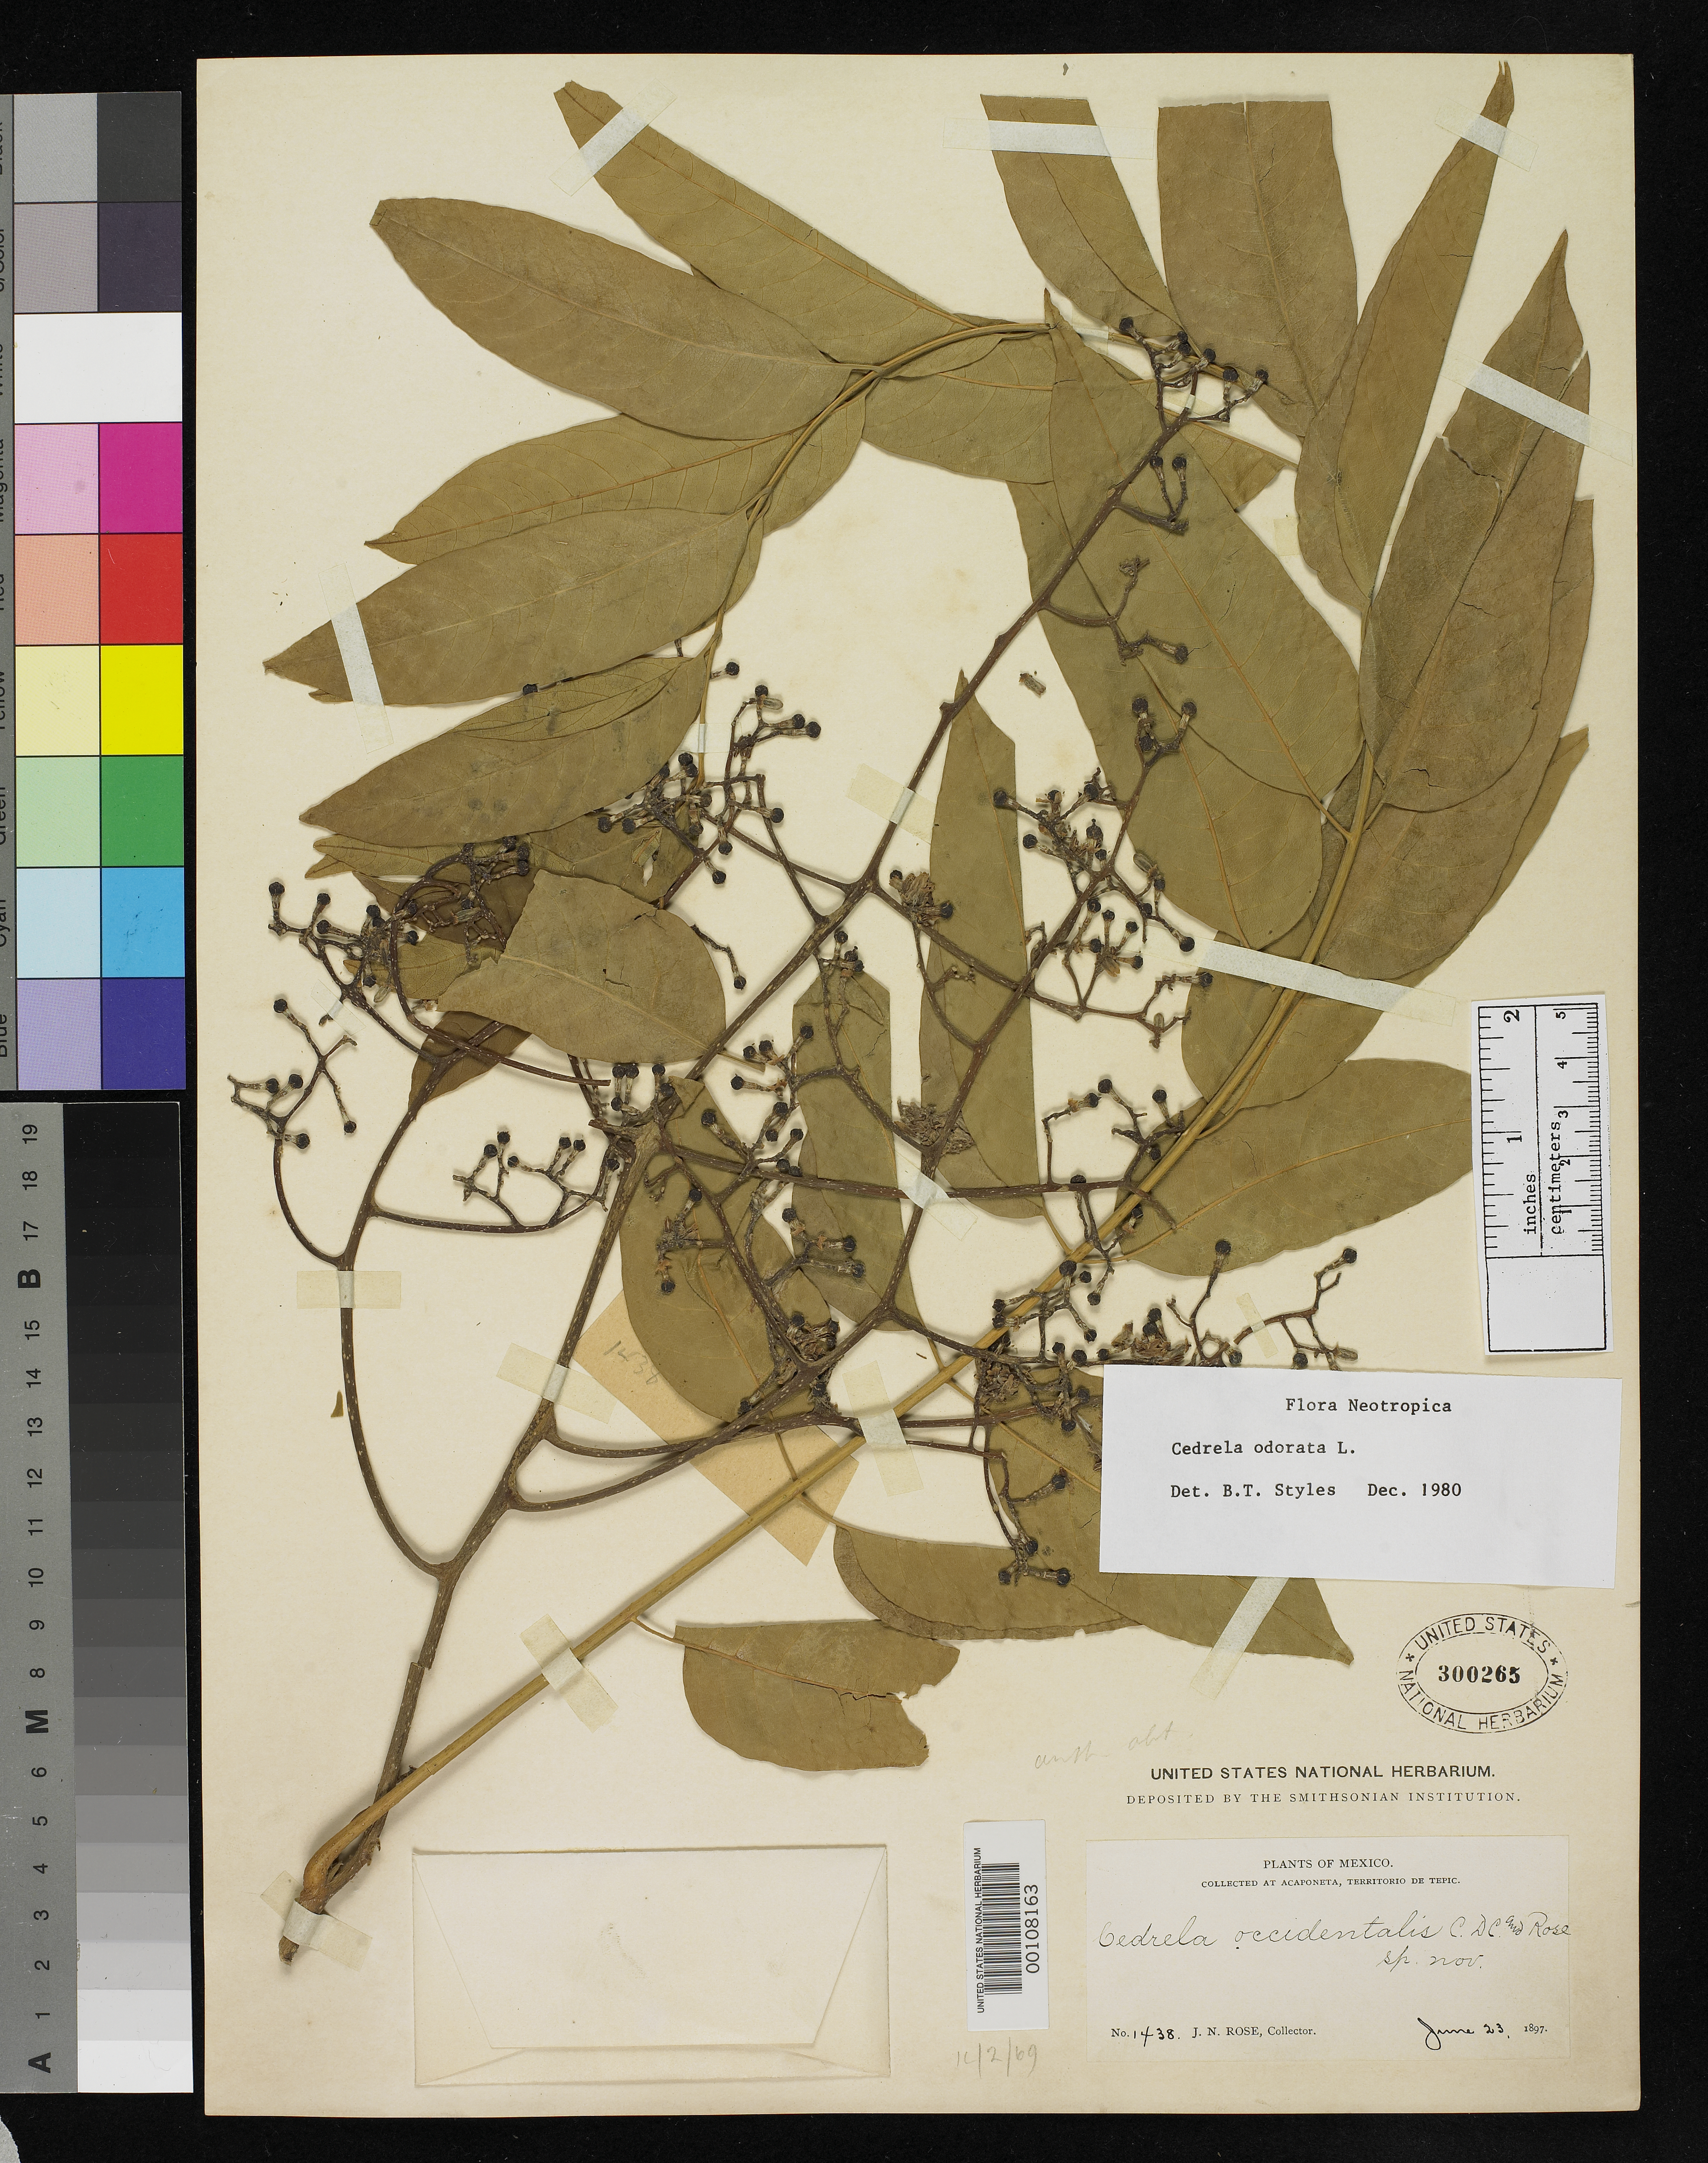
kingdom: Plantae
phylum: Tracheophyta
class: Magnoliopsida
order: Sapindales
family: Meliaceae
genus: Cedrela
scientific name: Cedrela occidentalis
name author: C. DC. & Rose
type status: Isolectotype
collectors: J. N. Rose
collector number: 1438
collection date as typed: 23 Jun 1897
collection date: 1897-06-23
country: Mexico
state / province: Nayarit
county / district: Tepic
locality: Tepic. Acaponeta, Territorio de Tepic.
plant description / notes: "Rose 1438" at US designated by Smith as lectotype without specifying which of several sheets, but note that only one sheet was annotated by Smith as "Lectotype Collection".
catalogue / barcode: US 300265